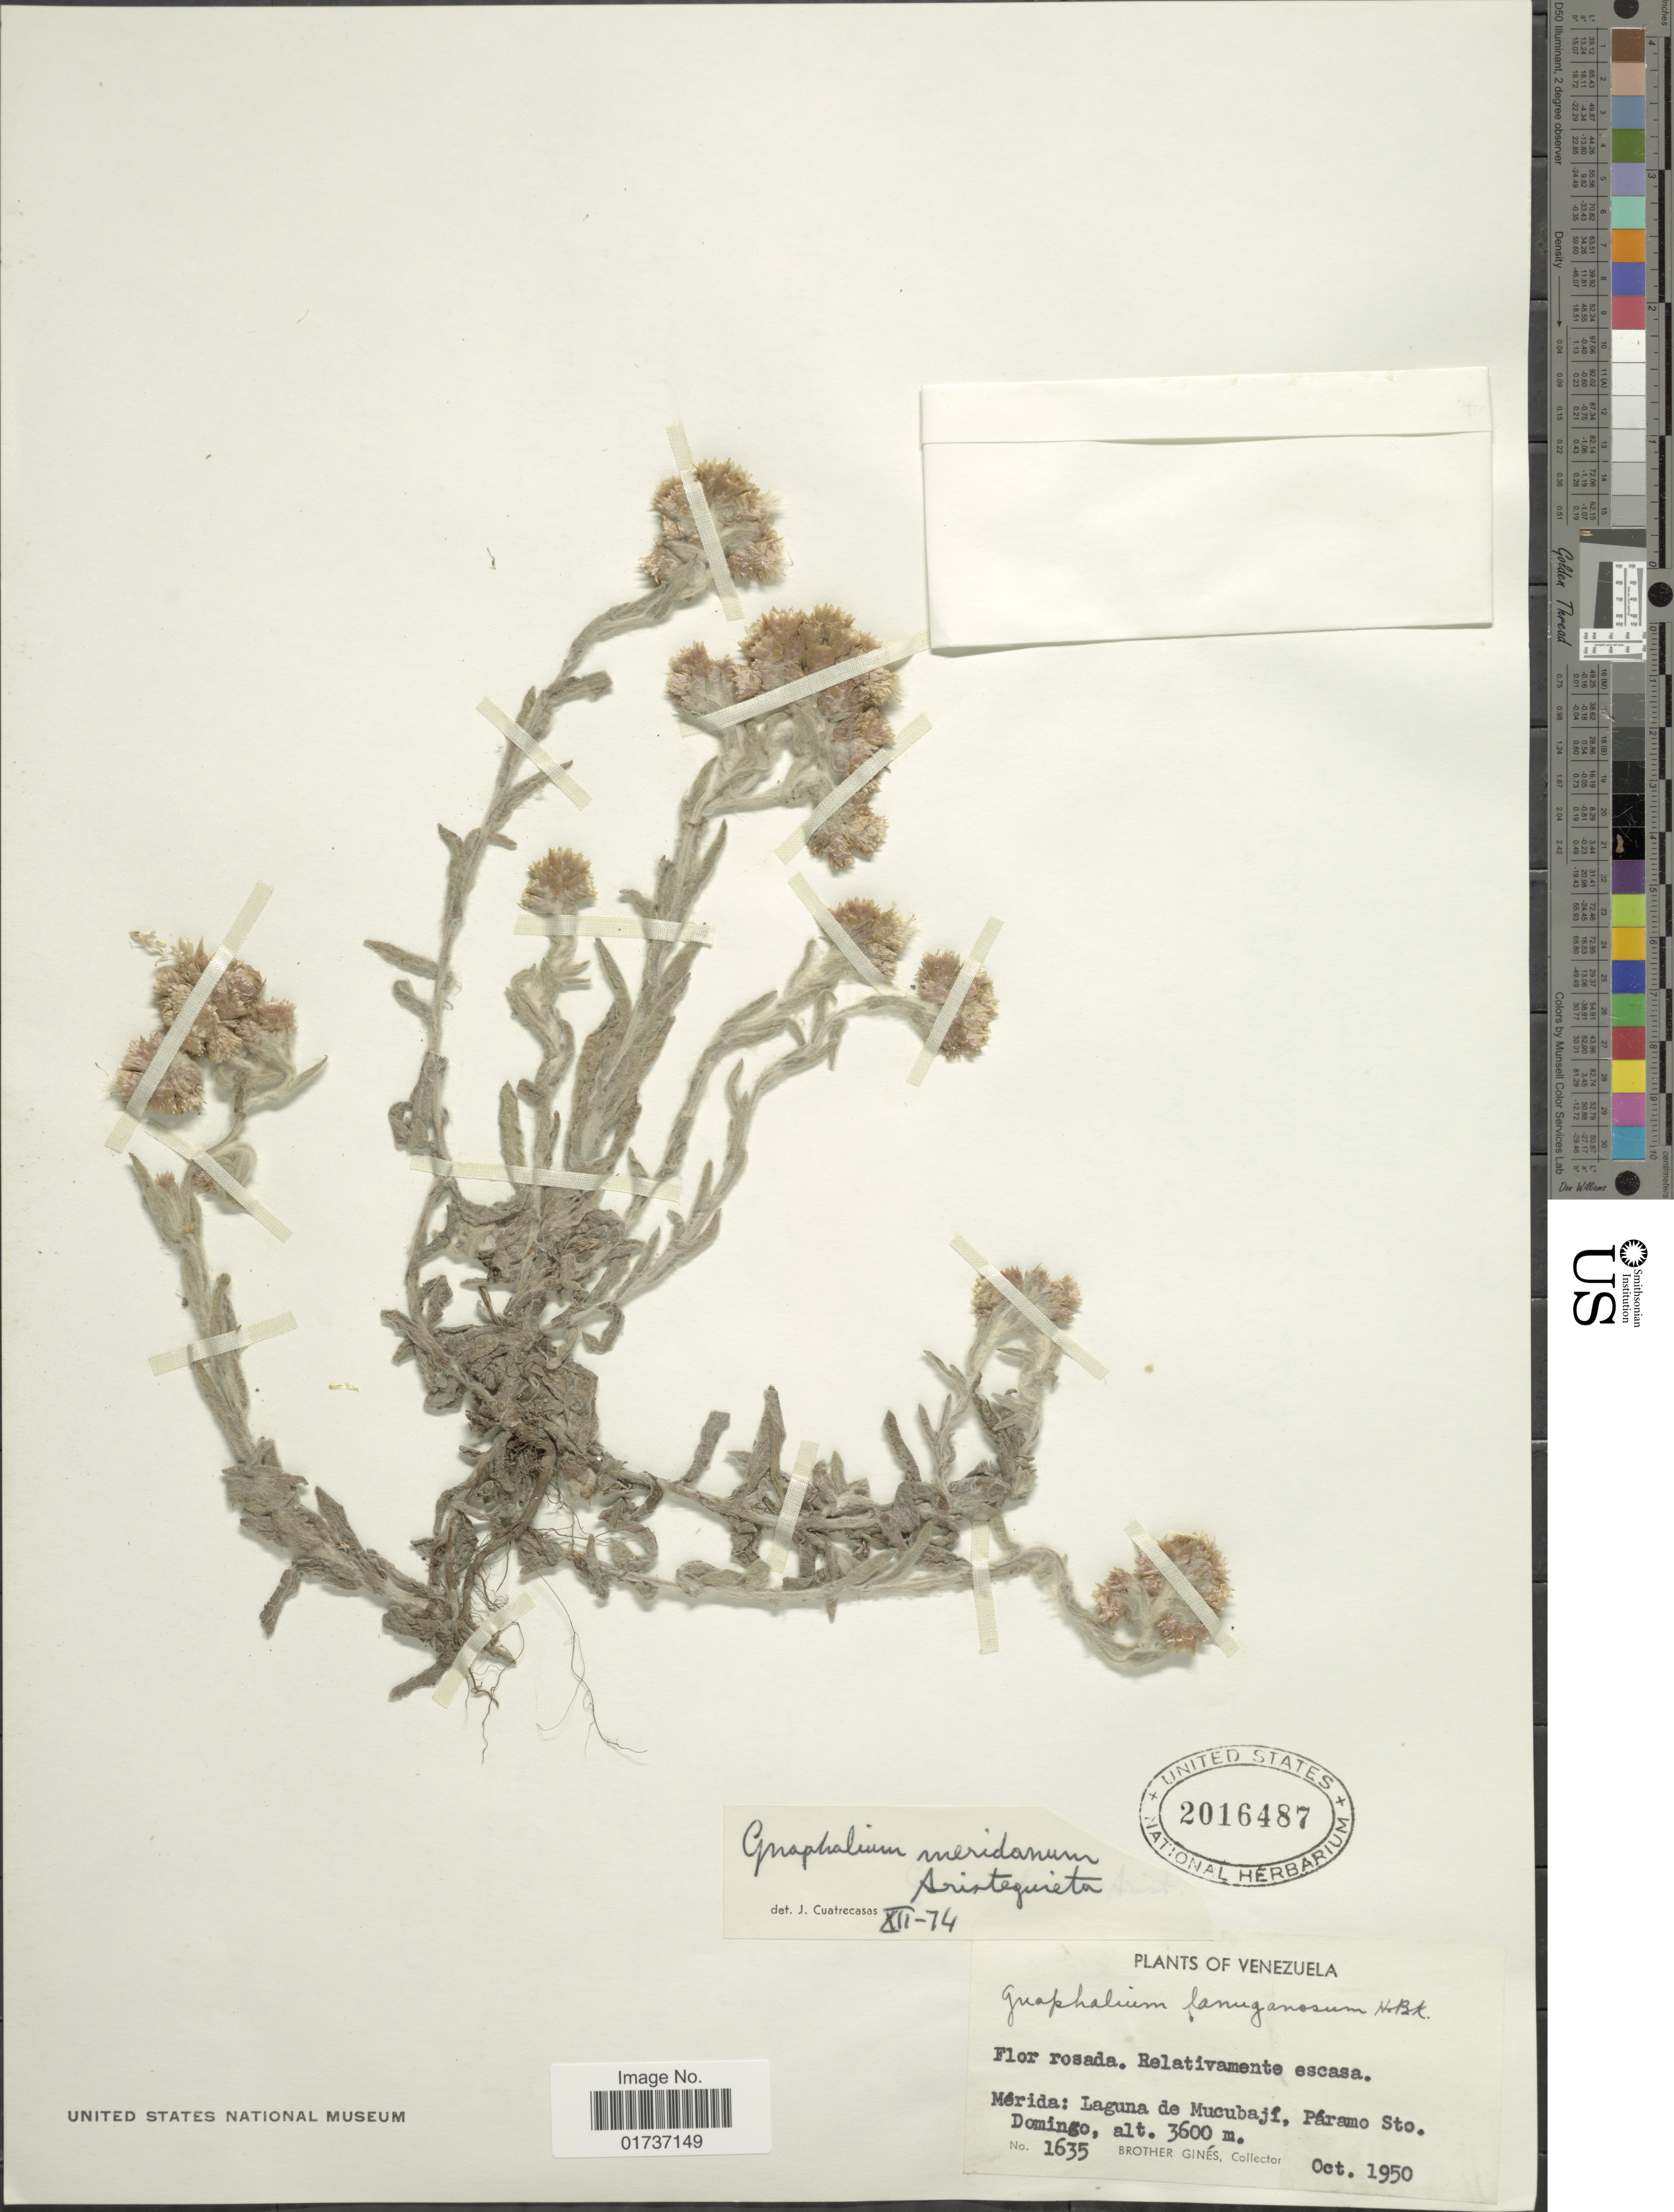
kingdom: Plantae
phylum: Tracheophyta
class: Magnoliopsida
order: Asterales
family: Asteraceae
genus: Gnaphalium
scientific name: Gnaphalium meridanum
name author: Aristeg.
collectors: Bro. Gines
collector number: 1635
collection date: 1950-10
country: Venezuela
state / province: Mérida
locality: Laguna de Mucubají, Páramo Sto Domingo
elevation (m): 3600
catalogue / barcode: US 2016487